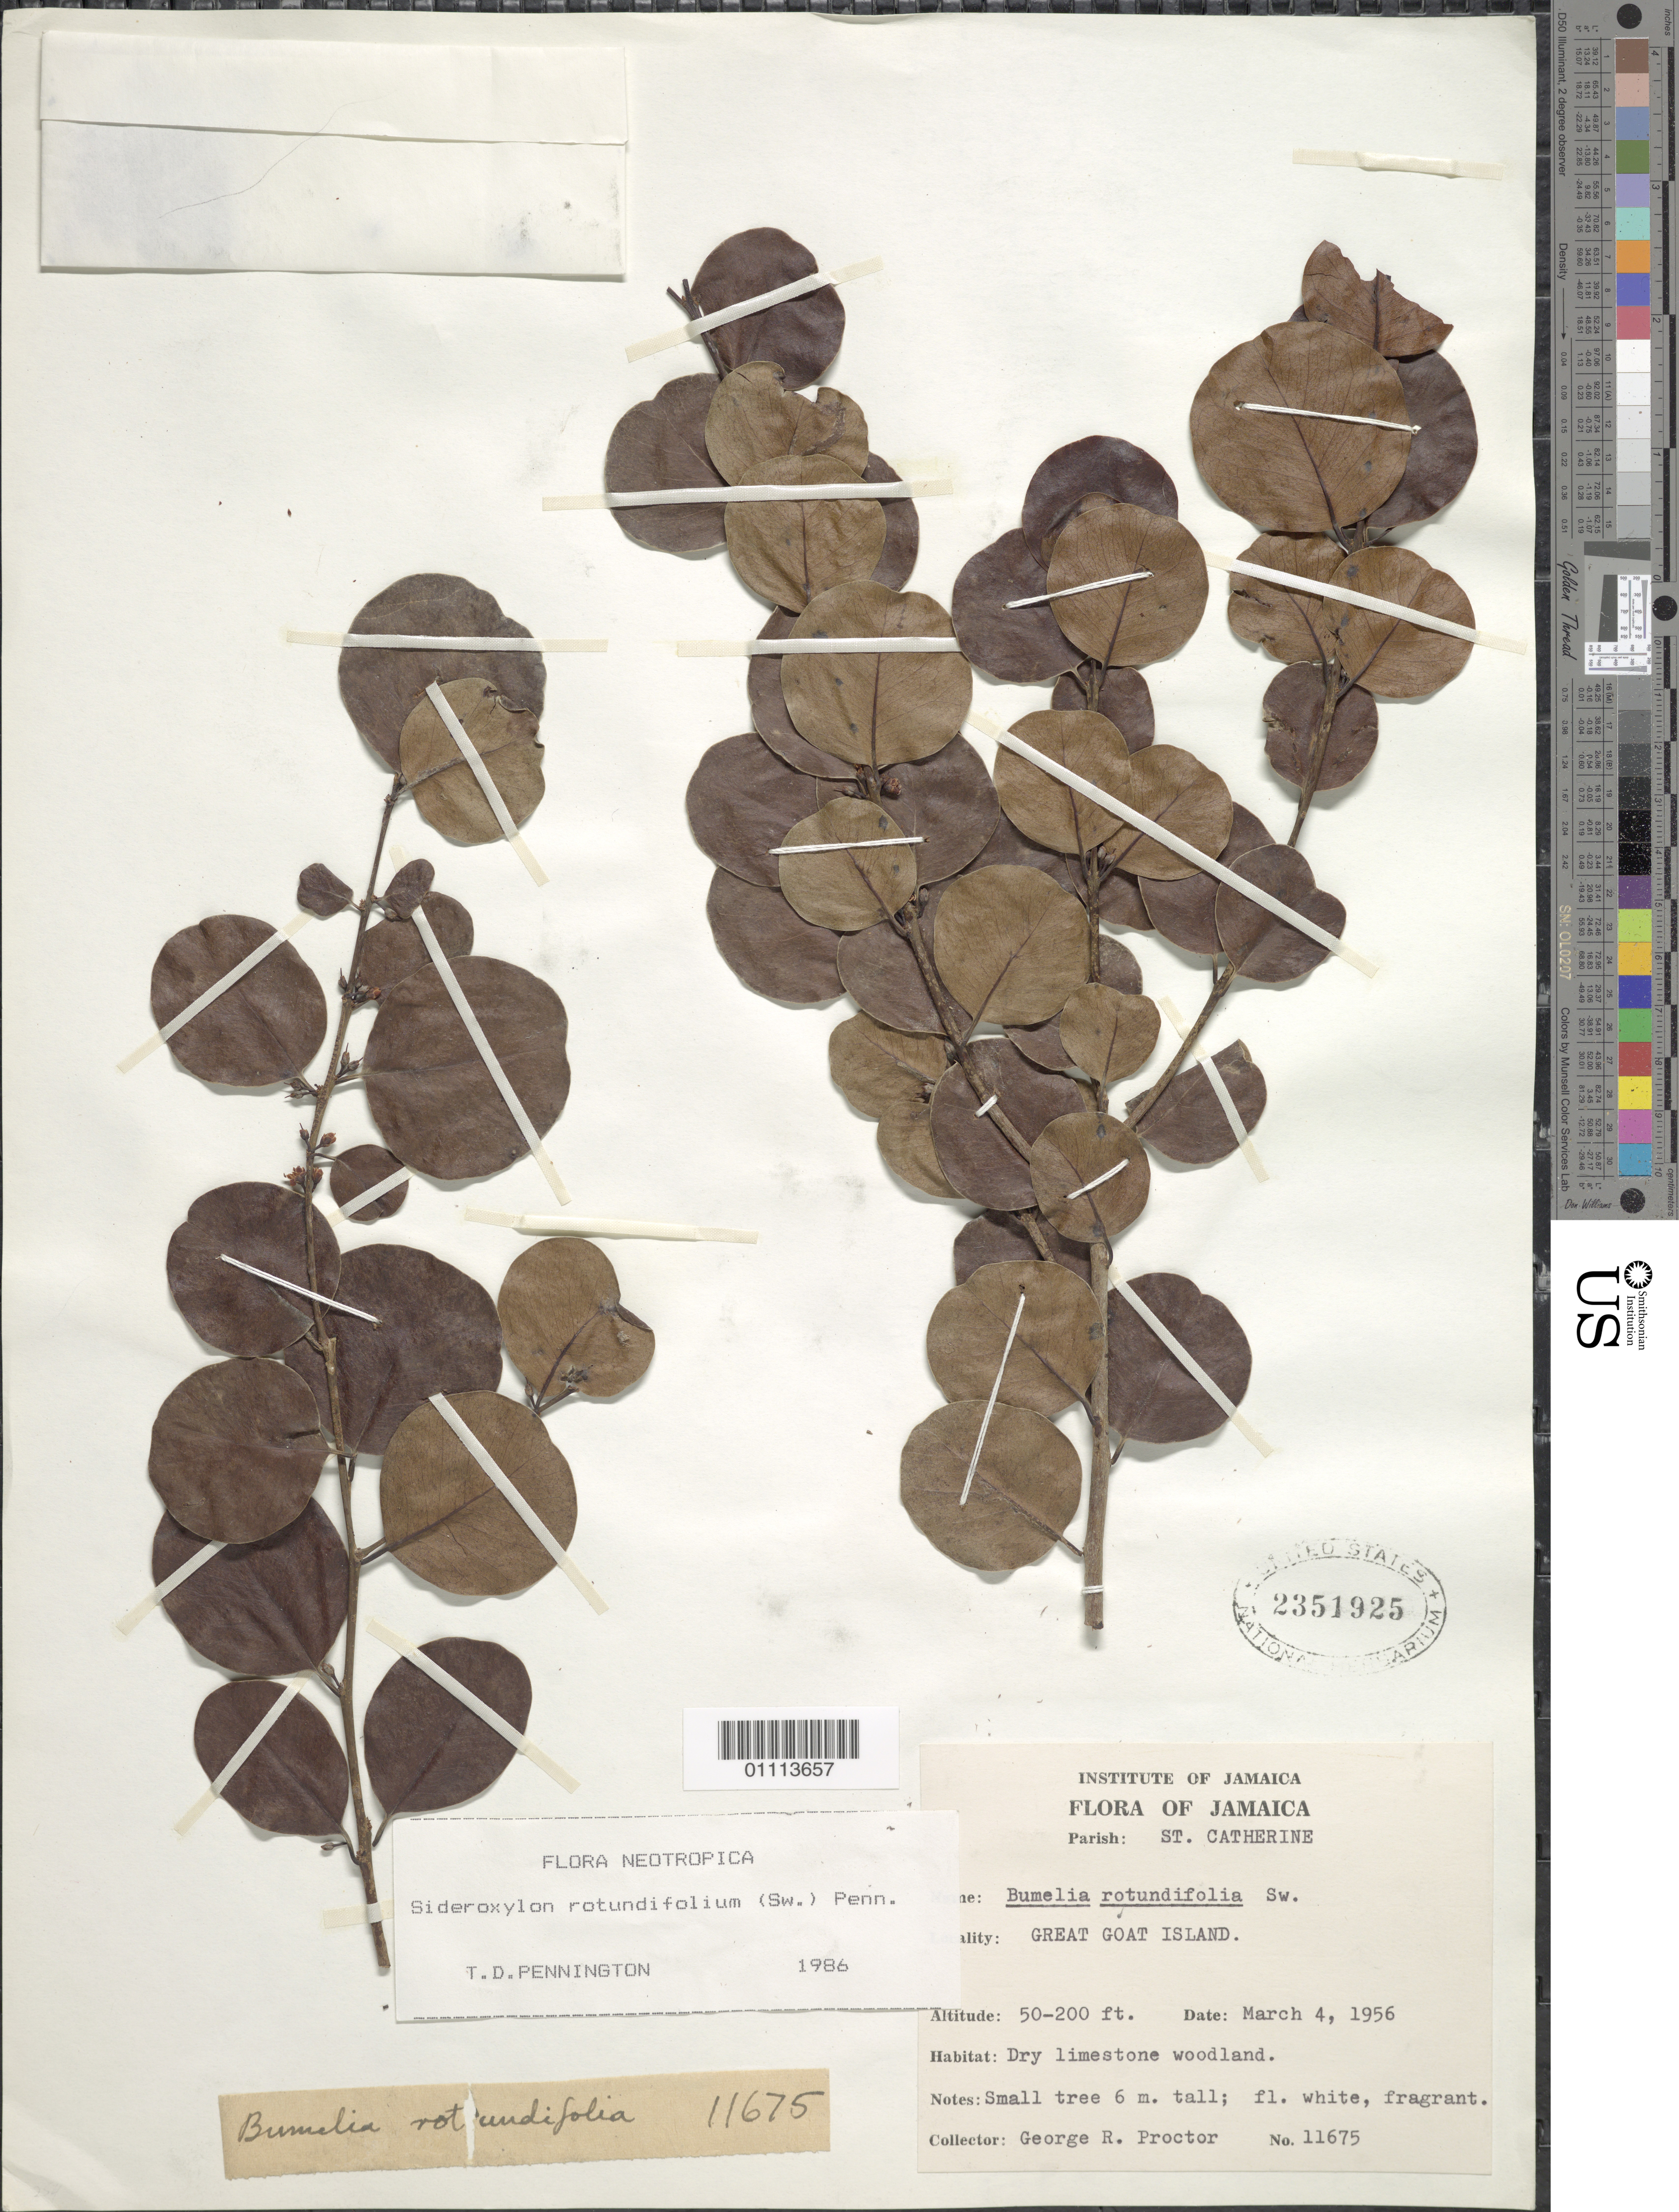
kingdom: Plantae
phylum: Tracheophyta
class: Magnoliopsida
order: Ericales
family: Sapotaceae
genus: Sideroxylon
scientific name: Sideroxylon rotundifolium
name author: (Sw.) T.D. Penn.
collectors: G. R. Proctor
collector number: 11675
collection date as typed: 04 Mar 1956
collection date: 1956-03-04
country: Jamaica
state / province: Saint Catherine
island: Jamaica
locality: Great Goat Island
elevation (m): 15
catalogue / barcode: US 2351925